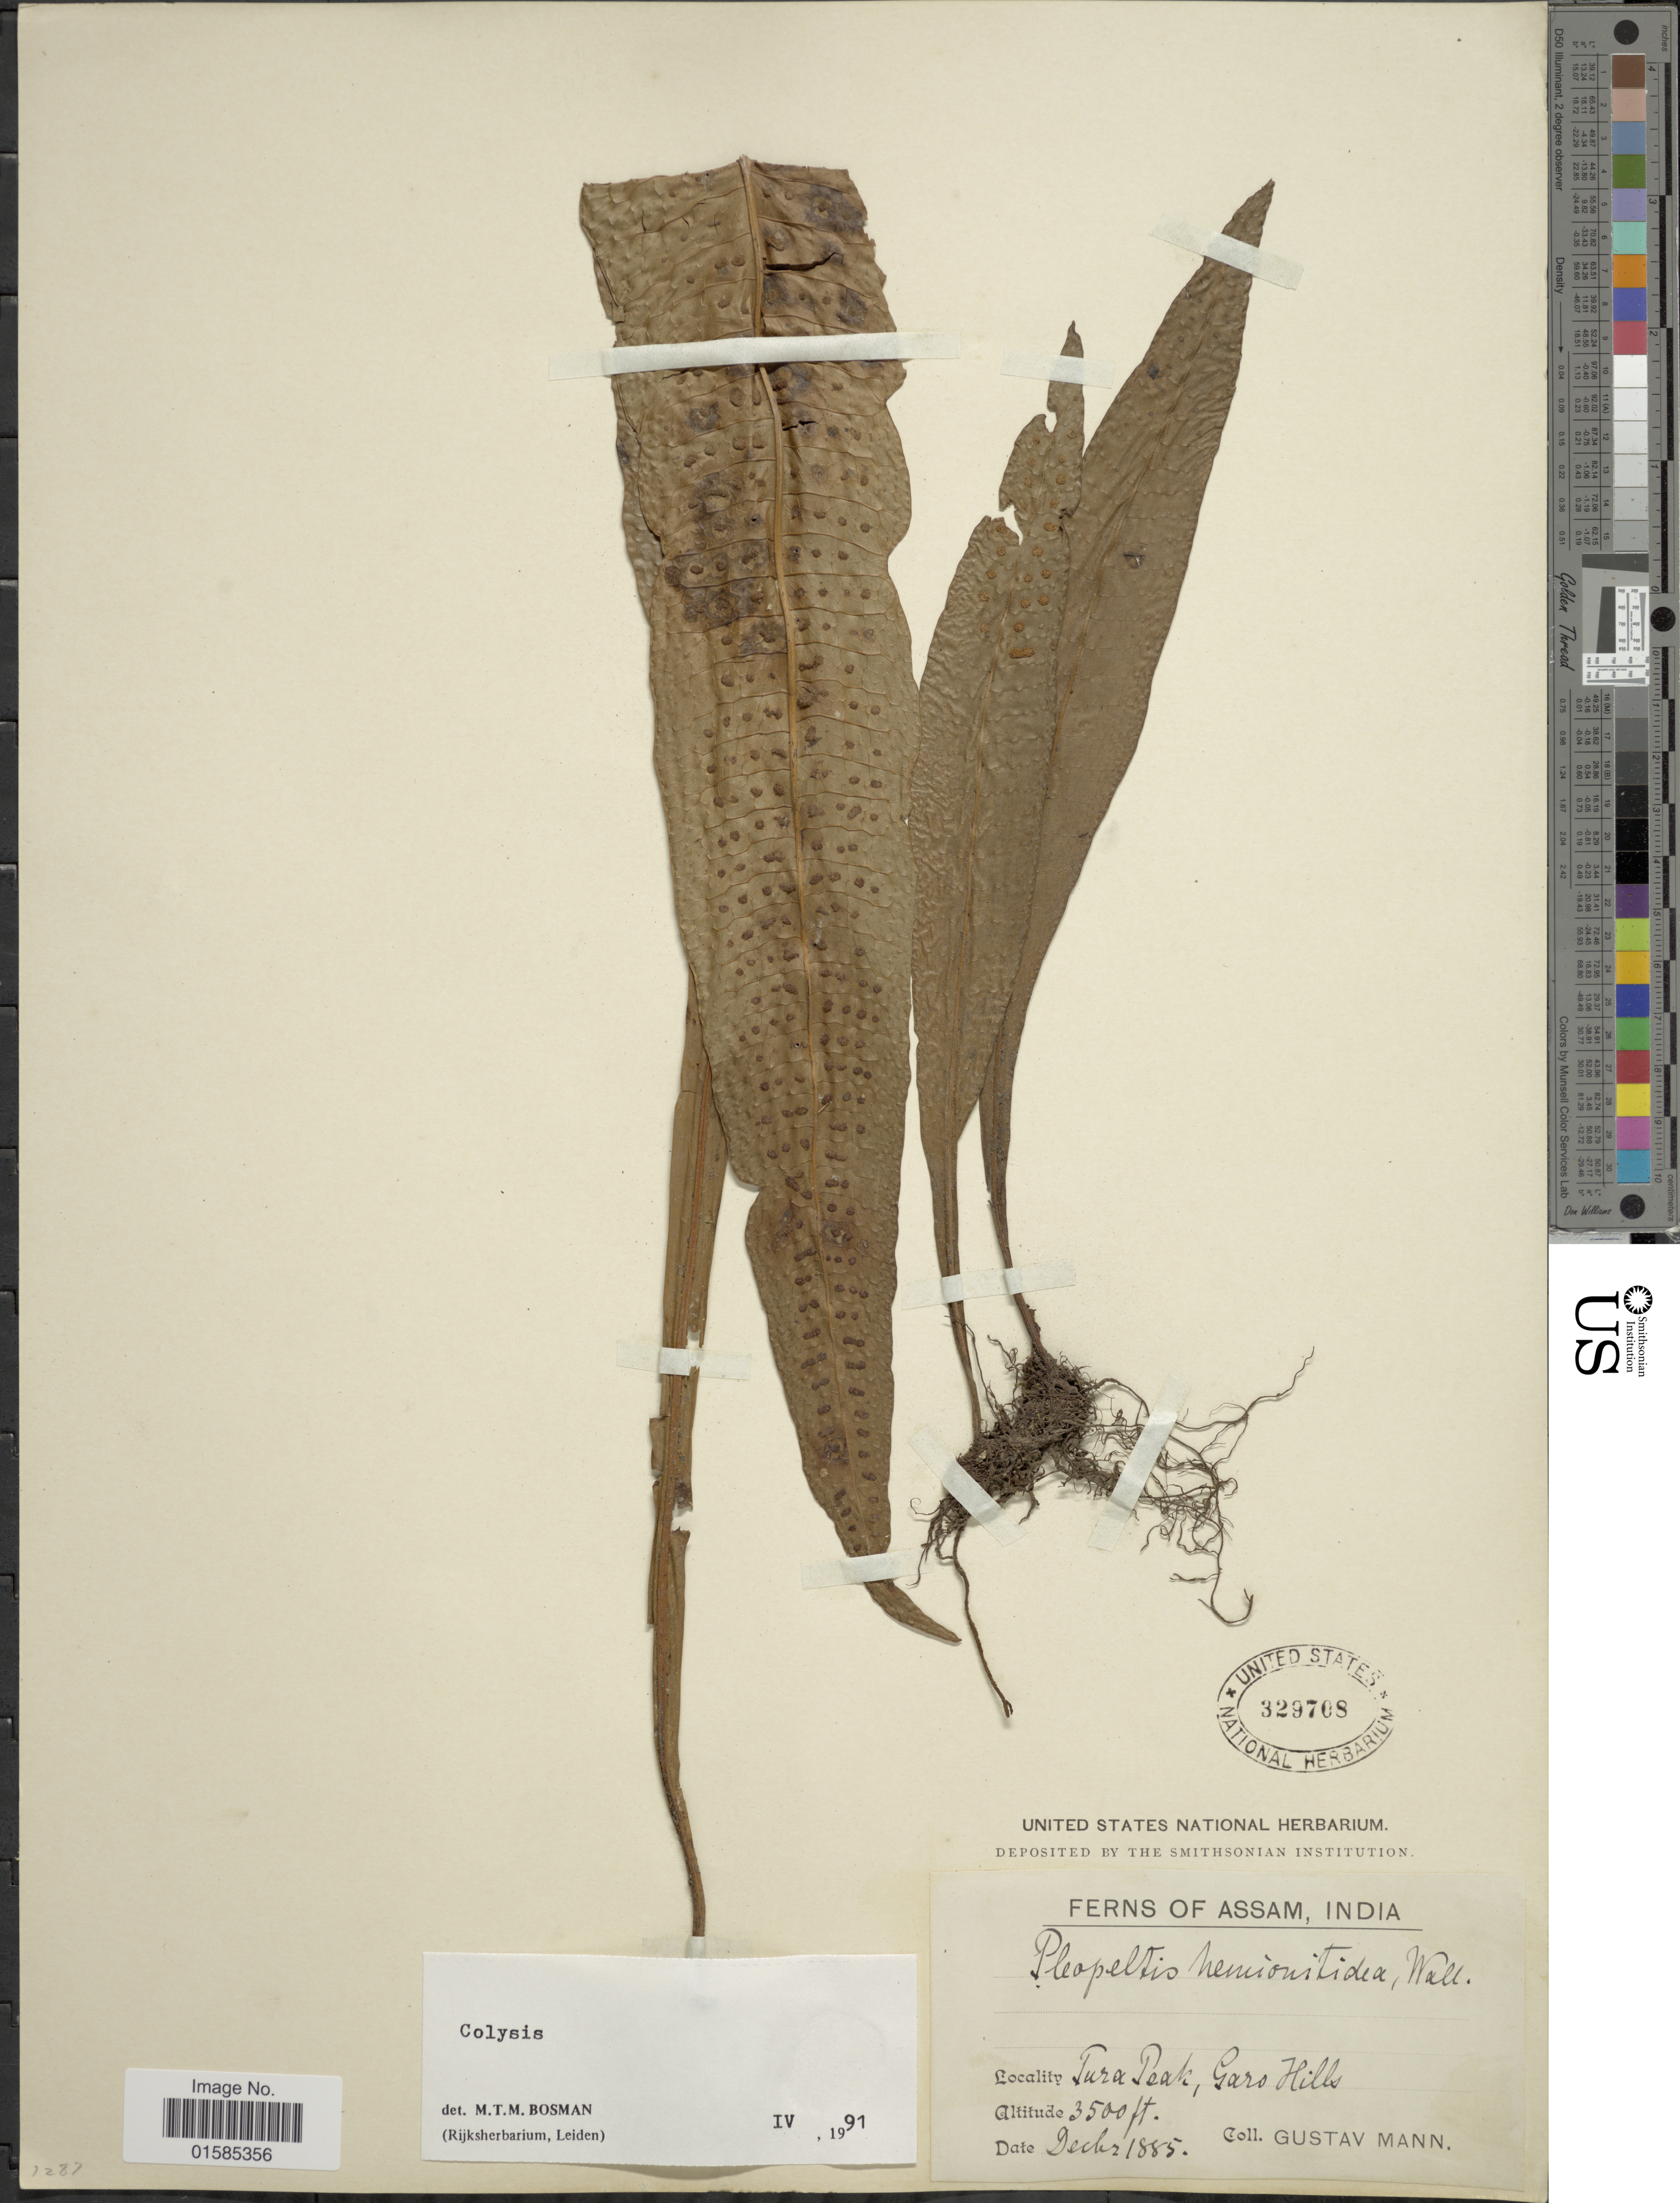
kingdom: Plantae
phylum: Tracheophyta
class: Polypodiopsida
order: Polypodiales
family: Polypodiaceae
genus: Leptochilus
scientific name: Leptochilus hemionitideus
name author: (C. Presl) Noot.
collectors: G. Mann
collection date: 1885-12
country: India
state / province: Meghalaya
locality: Tura Peak, Garo Hills.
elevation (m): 1067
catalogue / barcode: US 329708